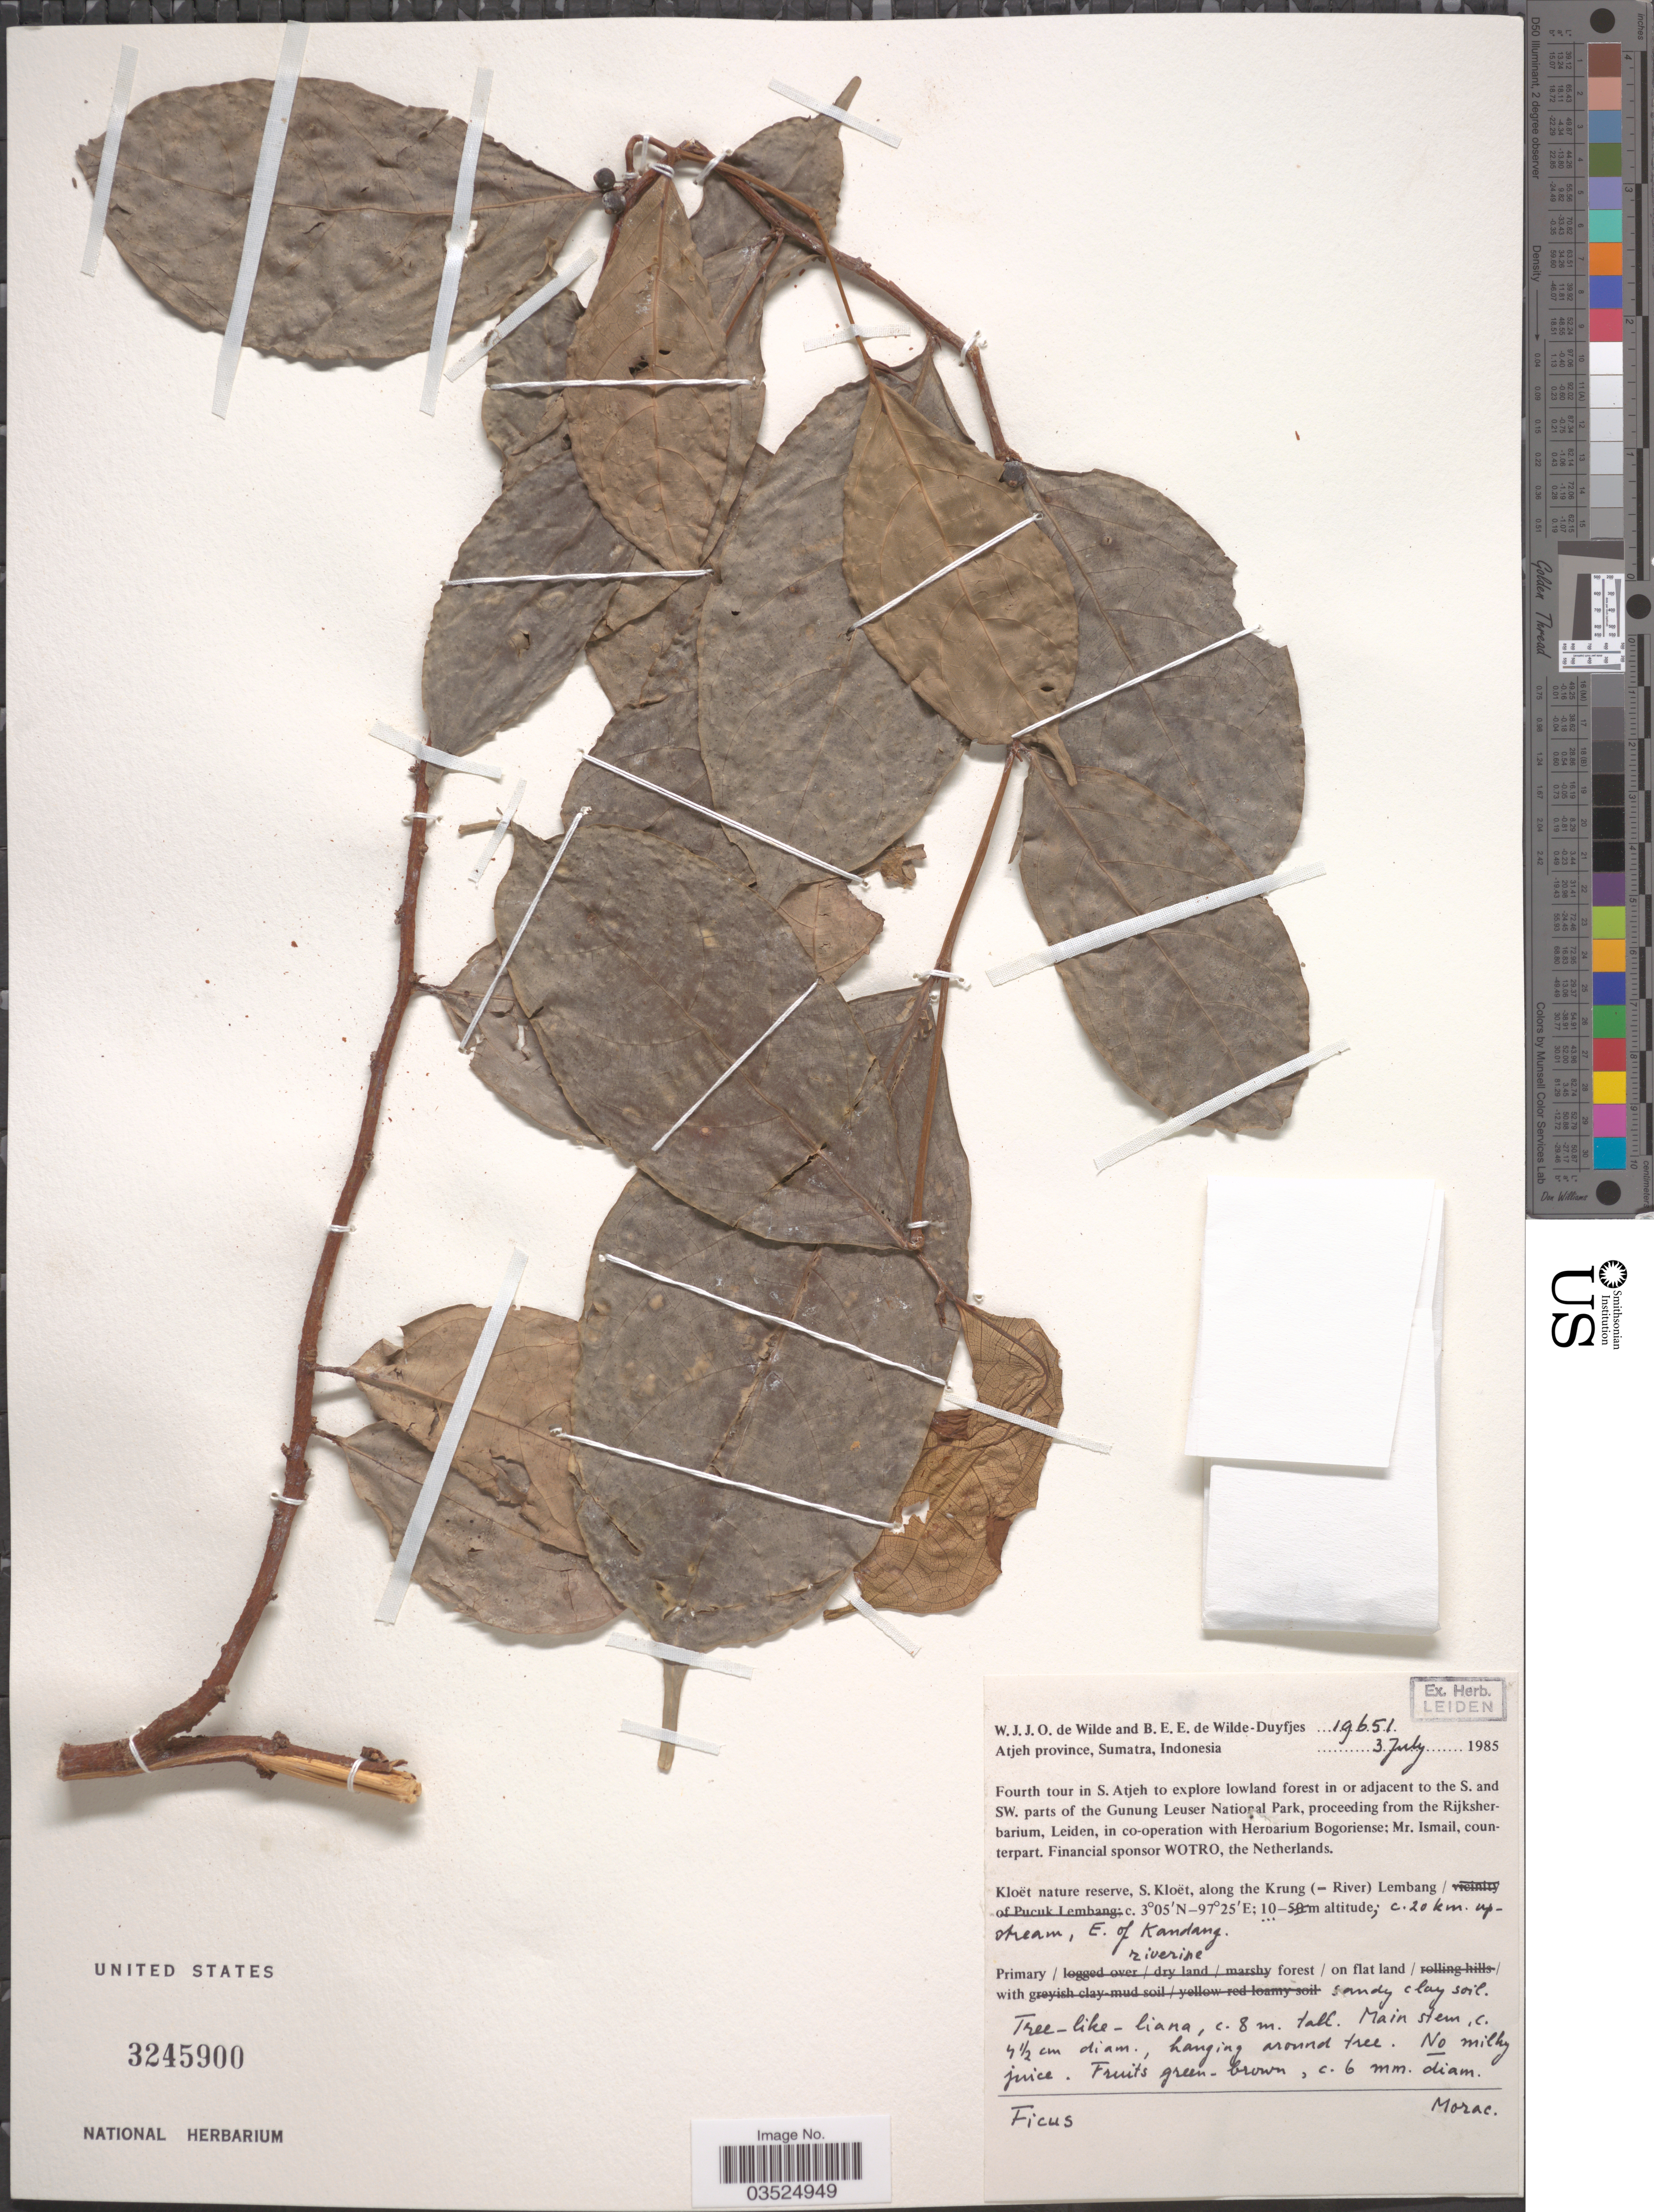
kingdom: Plantae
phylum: Tracheophyta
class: Magnoliopsida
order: Rosales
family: Moraceae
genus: Ficus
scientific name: Ficus sp.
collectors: W. J. de Wilde & B. E. de Wilde-Duyfjes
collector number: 19651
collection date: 1985-07-03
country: Indonesia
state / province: Sumatra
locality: Atjeh province. S. Atjeh to explore lowland forest in or adjacent to the S. and SW. part of the Gunung Leuser National Park. Kloët nature reserve, S. Kloët, along the Krung (= River) Lembang / c. 20 km. upstream, E. of Kandang.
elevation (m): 10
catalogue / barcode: US 3245900